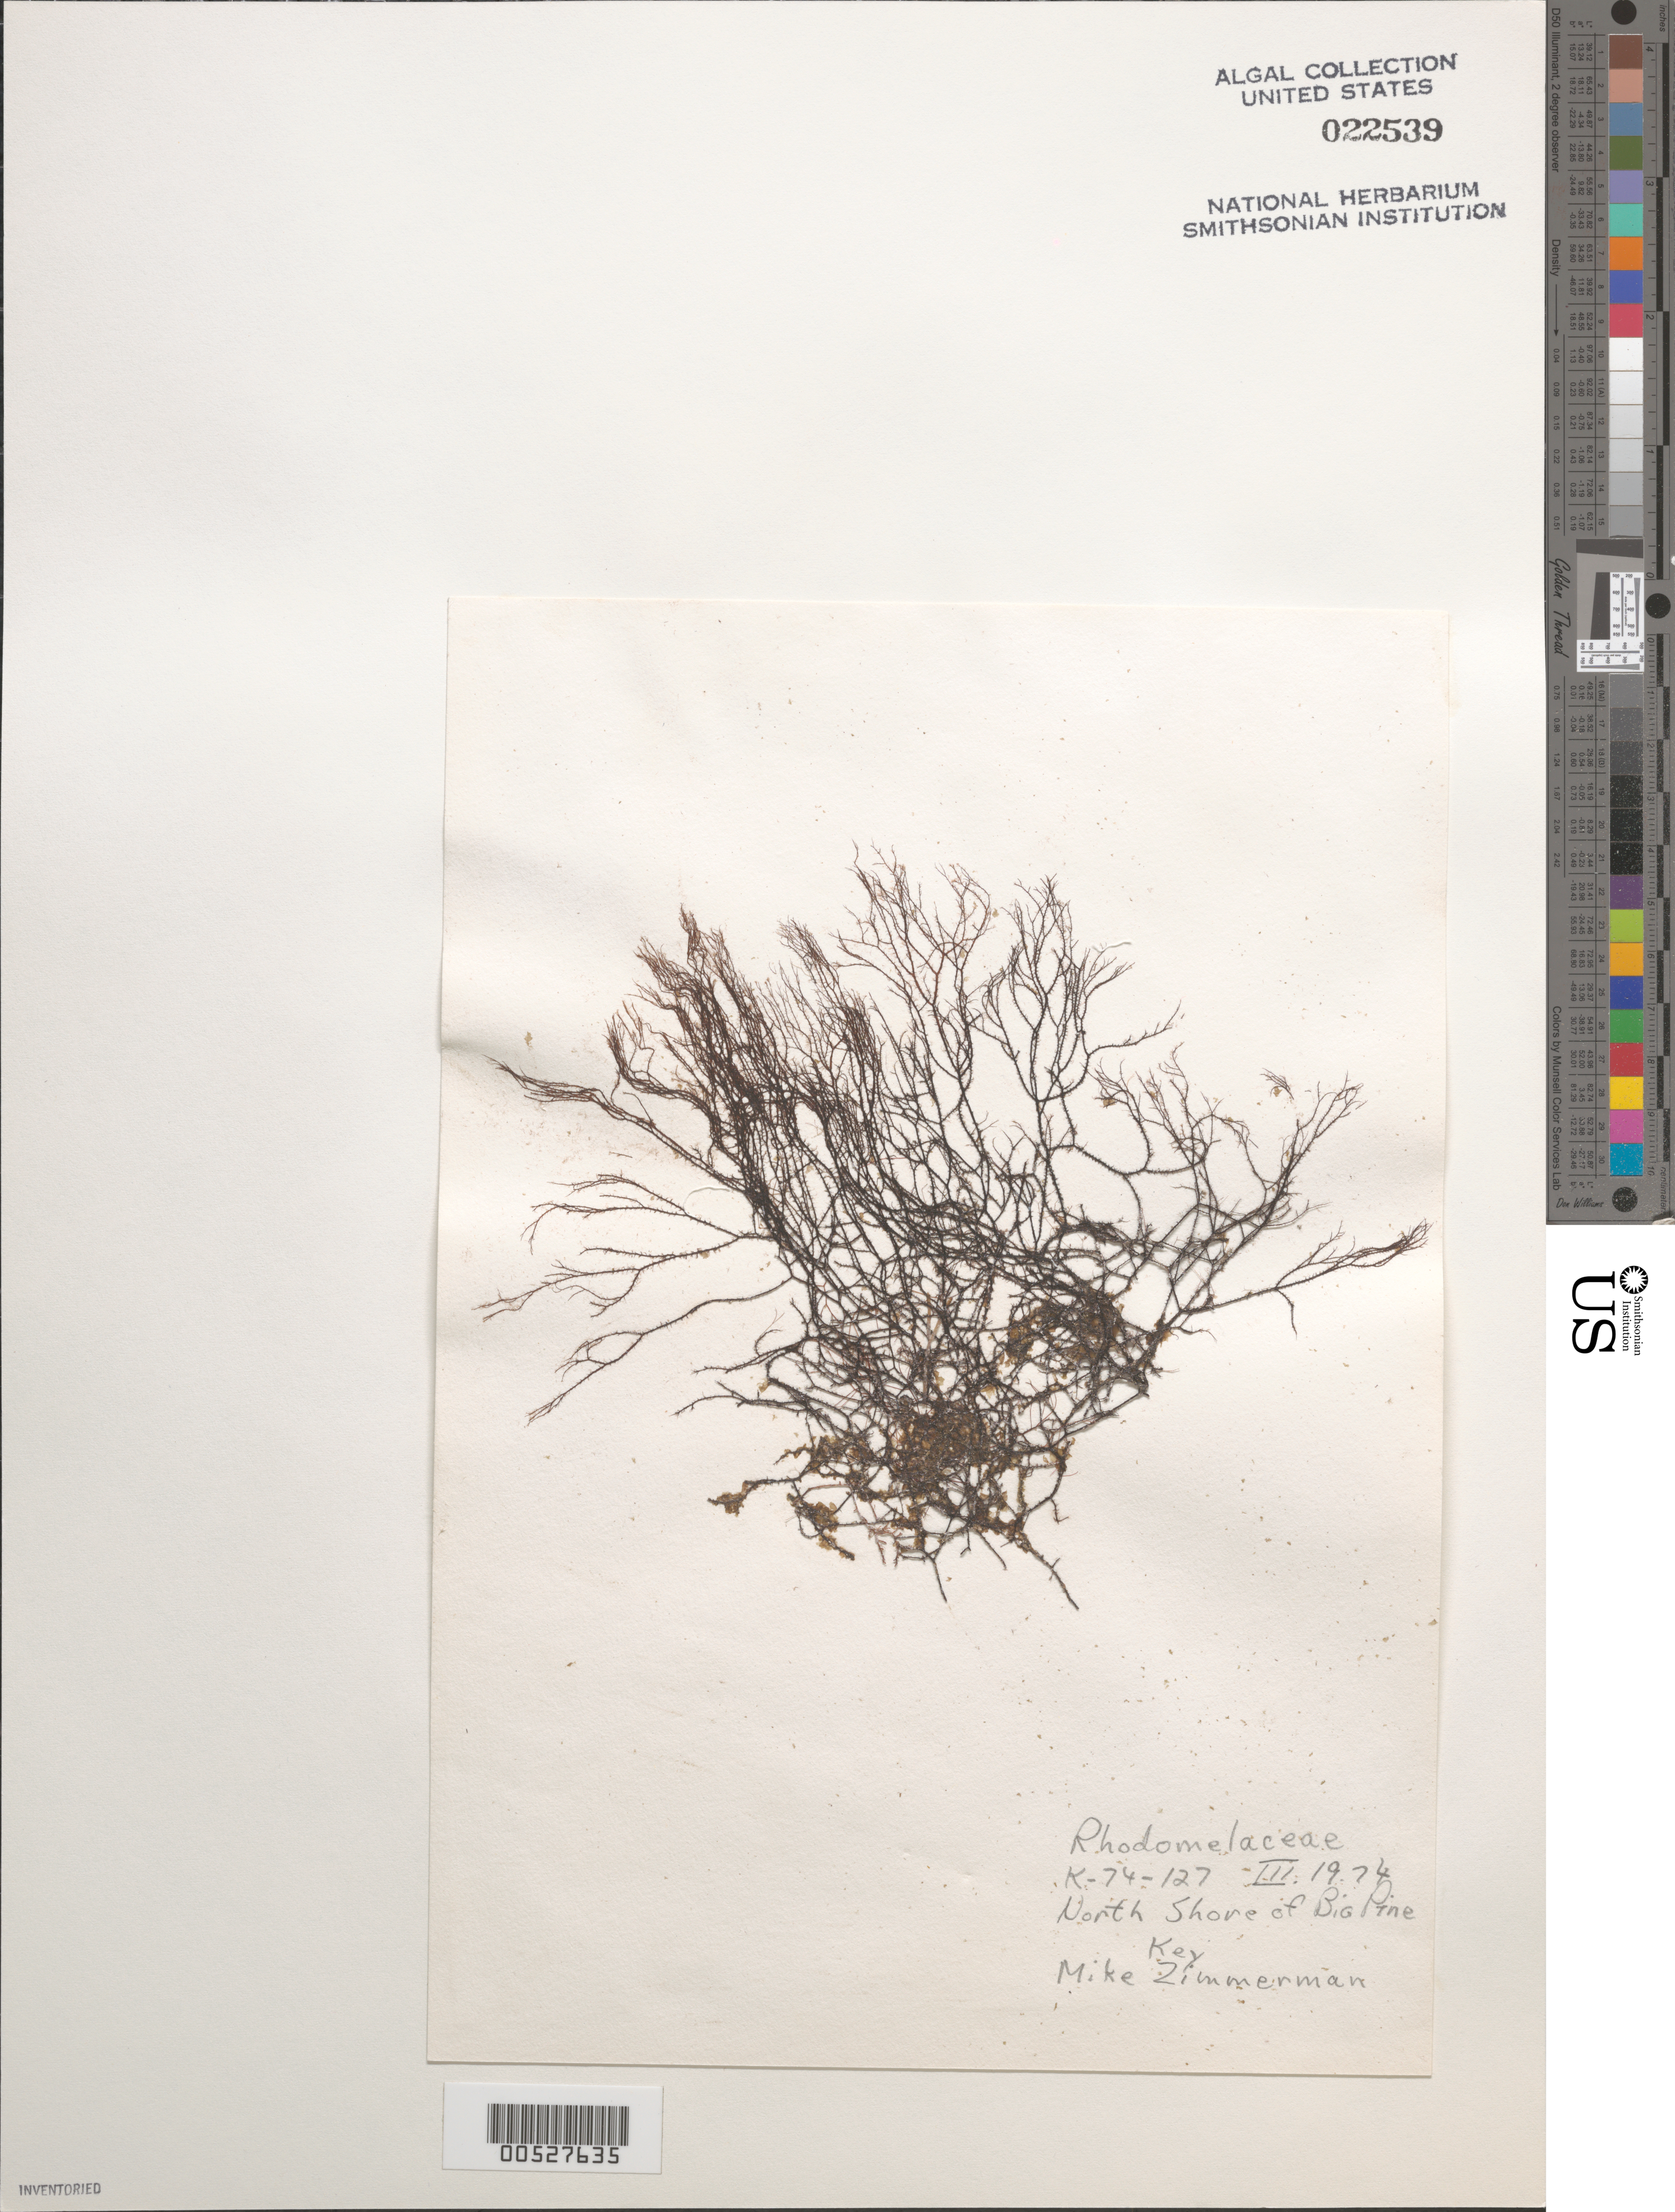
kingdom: Plantae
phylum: Rhodophyta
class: Florideophyceae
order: Ceramiales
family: Rhodomelaceae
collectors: M. Zimmerman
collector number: K-74-127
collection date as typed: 19 Mar 1974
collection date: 1974-03-19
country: United States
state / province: Florida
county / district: Monroe County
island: Big Pine Key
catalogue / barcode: US 22539